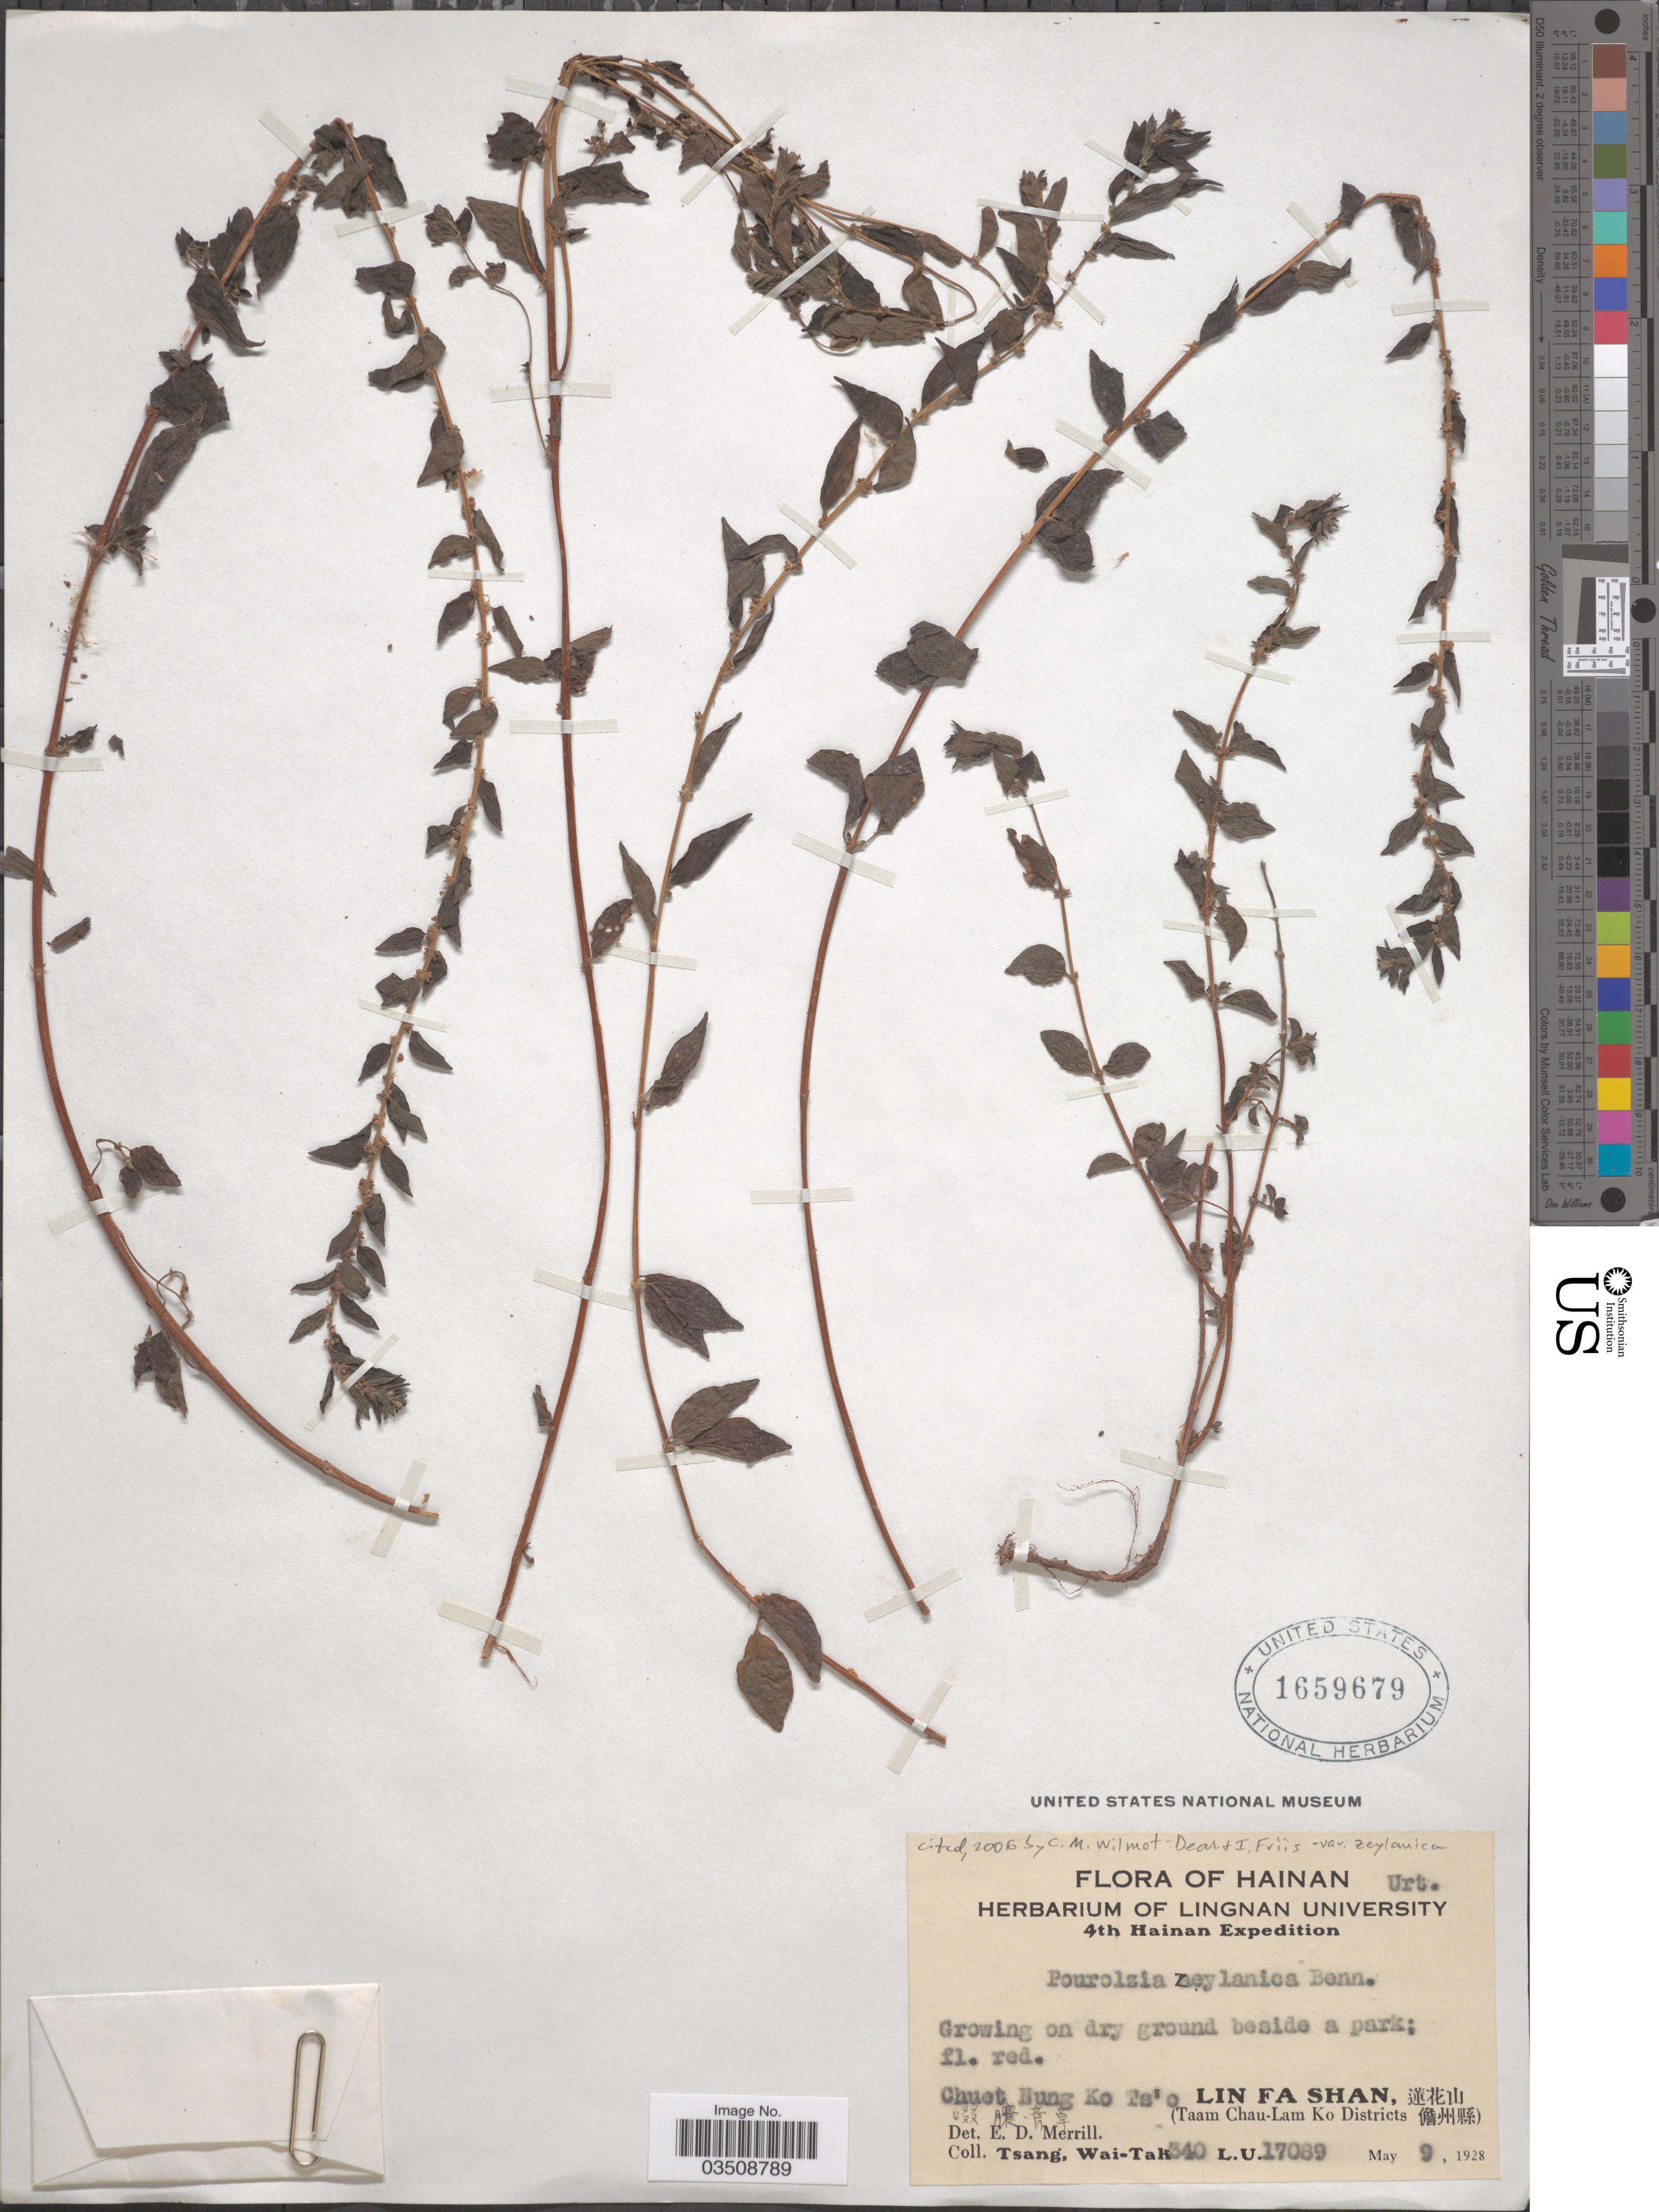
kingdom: Plantae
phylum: Tracheophyta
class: Magnoliopsida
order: Rosales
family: Urticaceae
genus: Pouzolzia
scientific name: Pouzolzia zeylanica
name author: (L.) Benn.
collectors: W. T. Tsang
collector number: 340L.U.17089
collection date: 1928-05-09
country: China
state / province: Hainan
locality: Chuet Nung Ko Ts'o X. Lin Fa Shan, X. (Taam Chau-Lam Ko Districts X).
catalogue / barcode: US 1659679